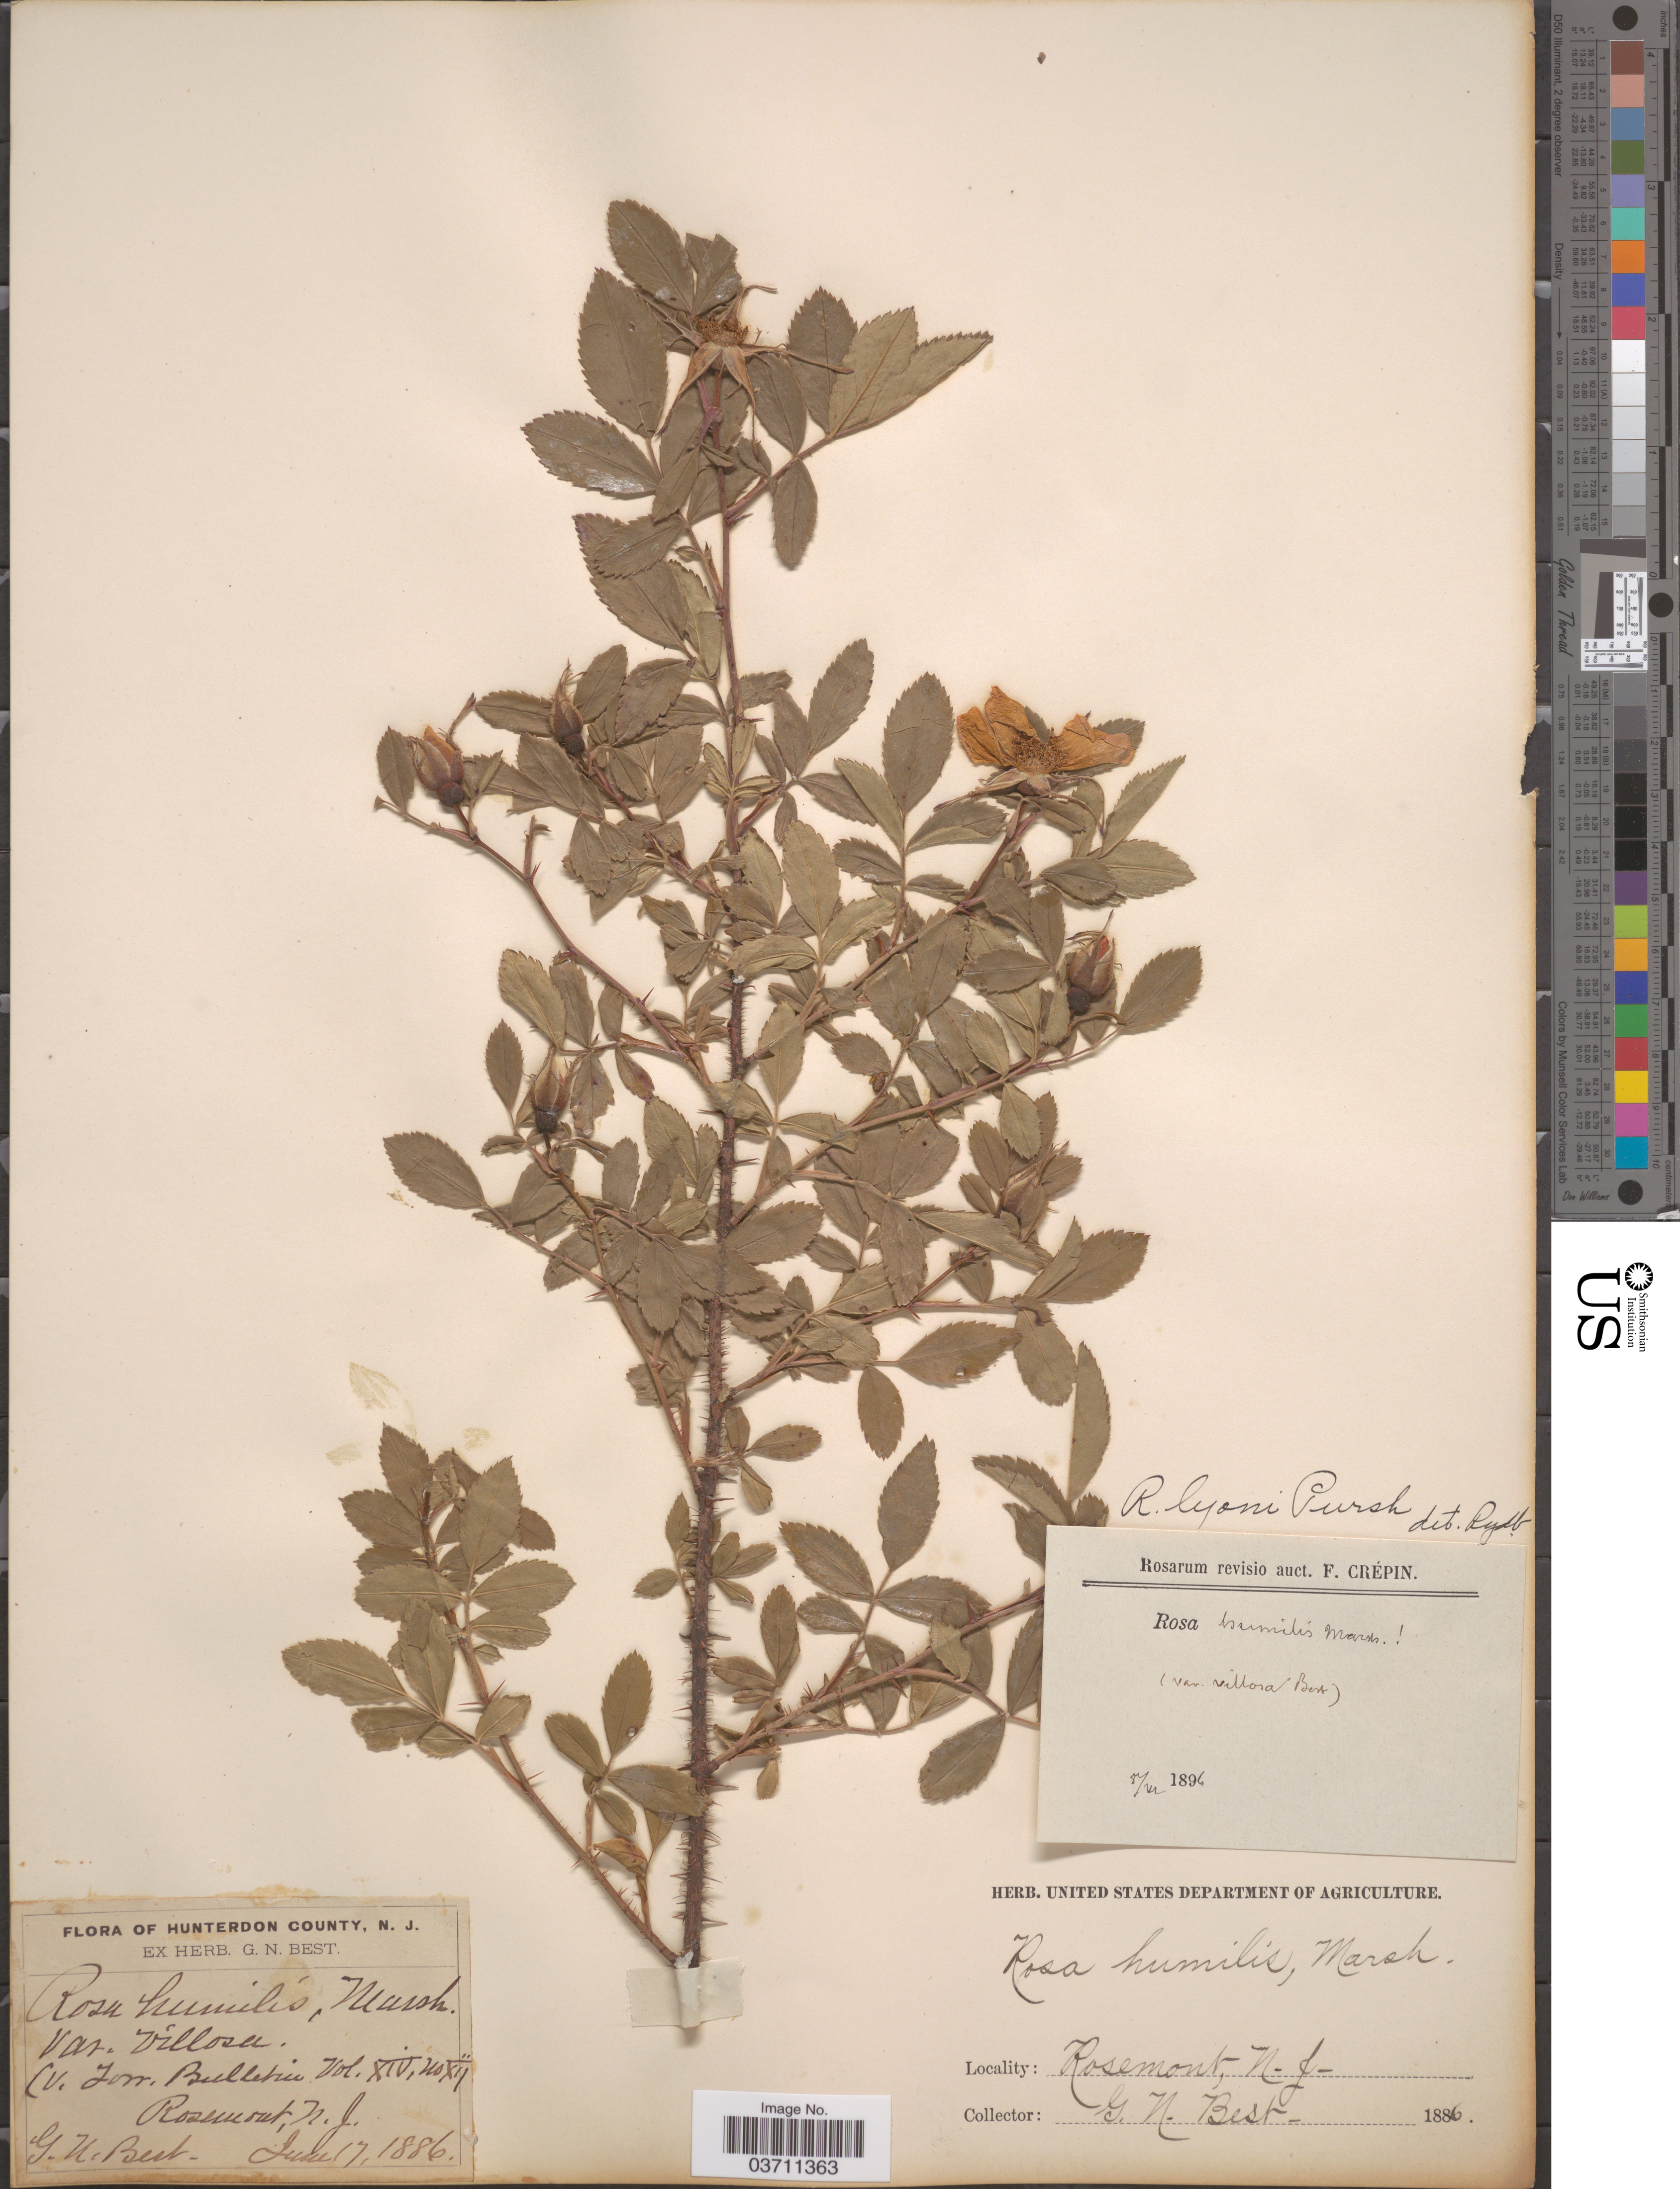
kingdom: Plantae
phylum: Tracheophyta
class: Magnoliopsida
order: Rosales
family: Rosaceae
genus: Rosa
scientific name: Rosa lyoni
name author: Pursh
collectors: G.N. Best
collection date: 1886-06-17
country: United States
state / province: New Jersey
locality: Hunterdon County. Rosemont.